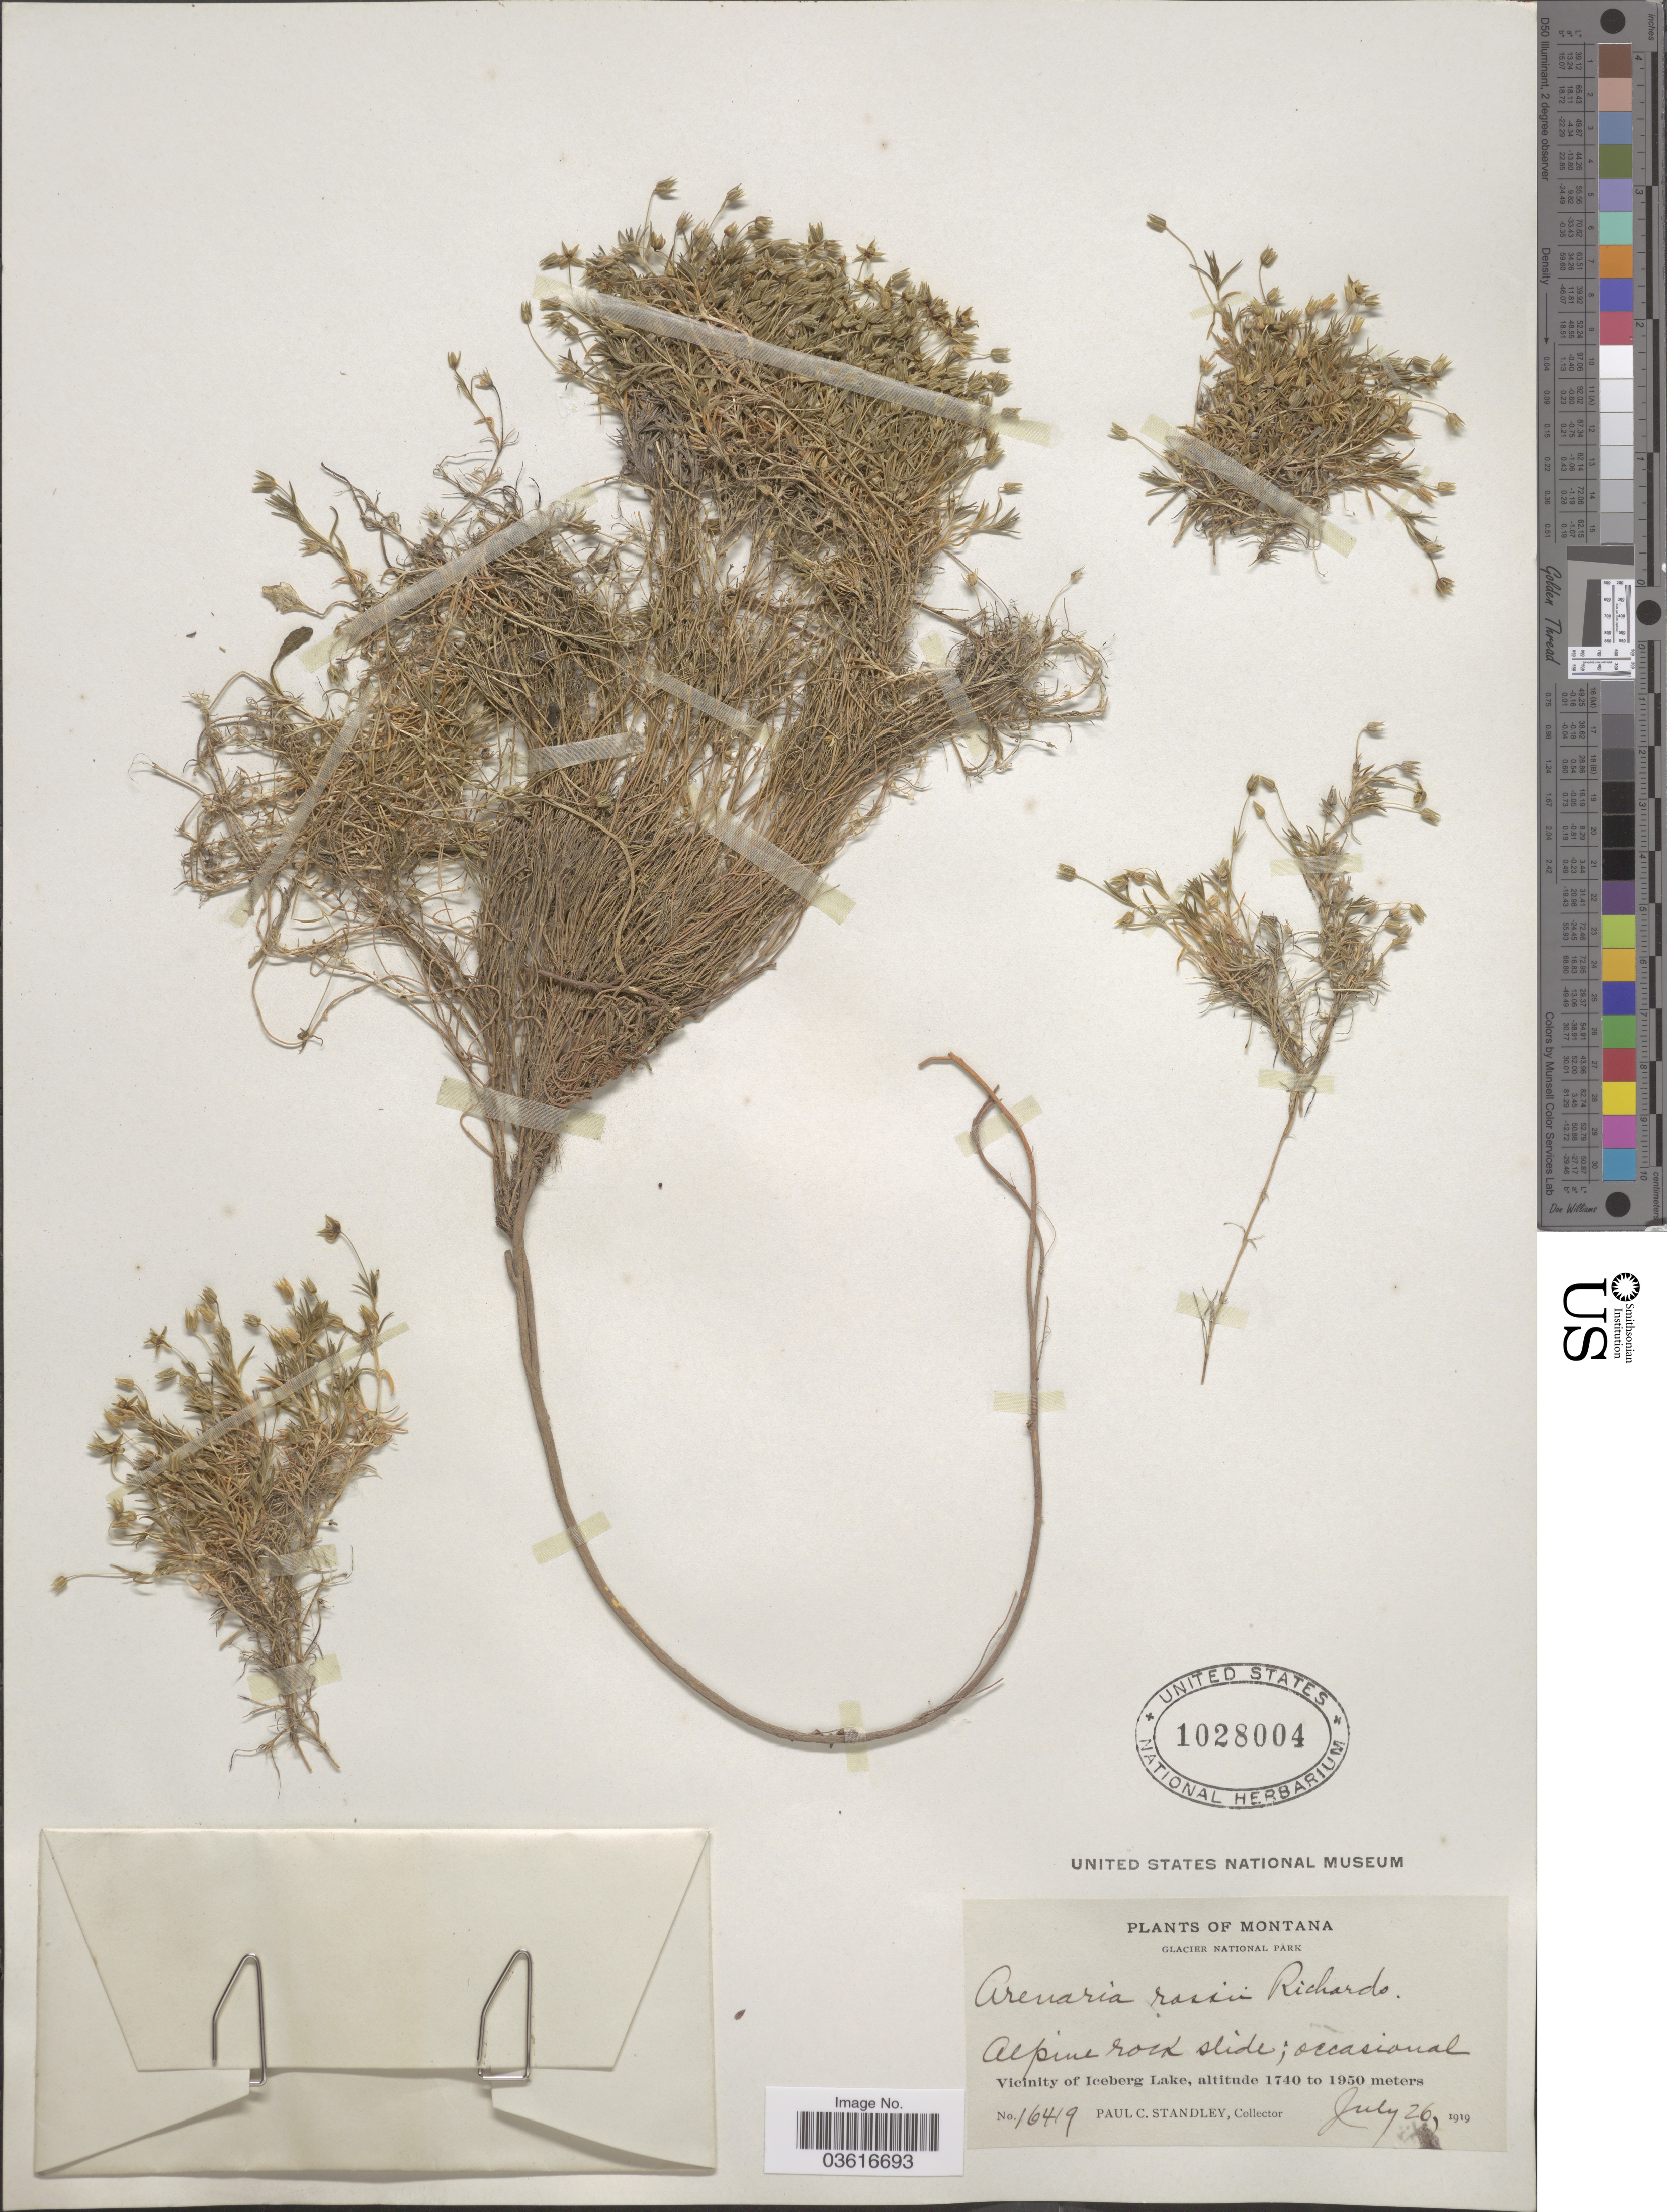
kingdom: Plantae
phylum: Tracheophyta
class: Magnoliopsida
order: Caryophyllales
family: Caryophyllaceae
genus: Minuartia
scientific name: Minuartia rossii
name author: (R. Br. ex Richardson) Graebn.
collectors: P. C. Standley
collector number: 16419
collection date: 1919-07-26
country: United States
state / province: Montana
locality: Glacier National Park. Vicinity of Iceberg Lake.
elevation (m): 1740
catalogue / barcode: US 1028004